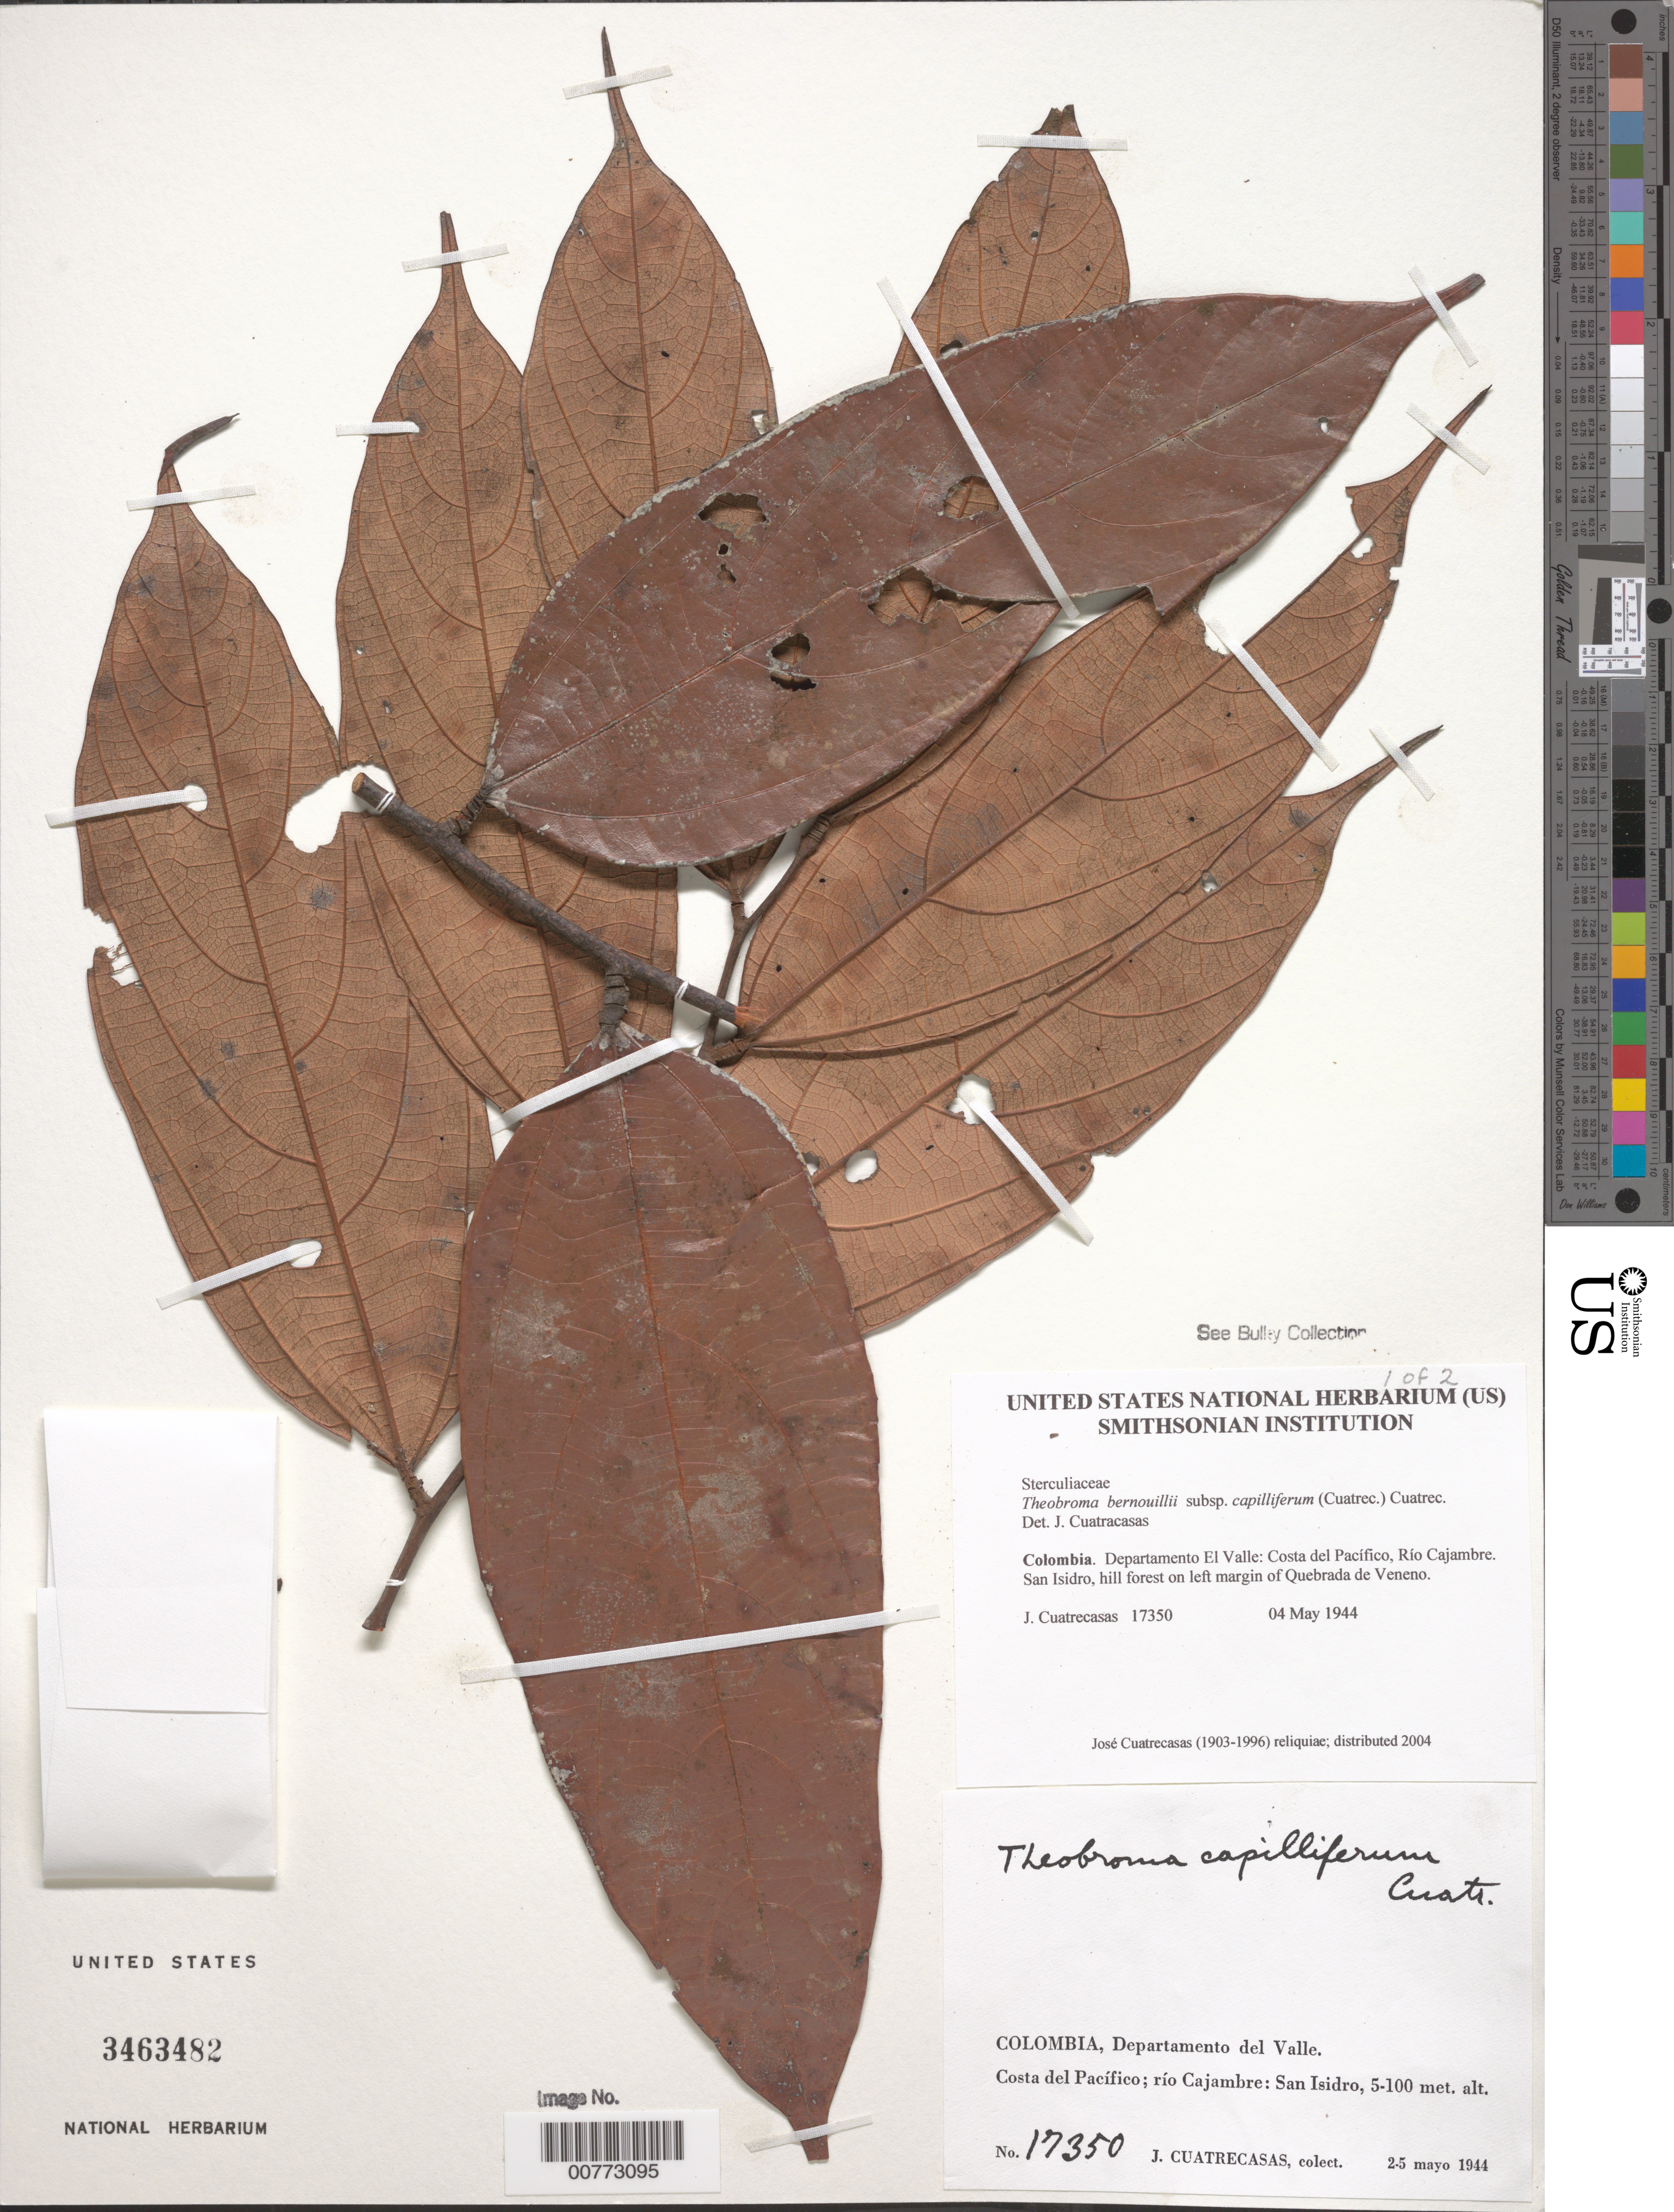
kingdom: Plantae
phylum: Tracheophyta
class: Magnoliopsida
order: Malvales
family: Malvaceae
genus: Theobroma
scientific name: Theobroma glaucum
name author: H. Karst.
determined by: Dorr, L. J., (BOT), Smithsonian Institution - National Museum of Natural History (UNITED STATES)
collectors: J. Cuatrecasas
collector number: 17350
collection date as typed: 04 May 1944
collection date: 1944-05-04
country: Colombia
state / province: Valle del Cauca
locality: Costa del Pacífico, Río Cajambre. San Isidro, hill forest on left margin of Quebrada de Veneno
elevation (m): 5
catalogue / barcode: US 3463482